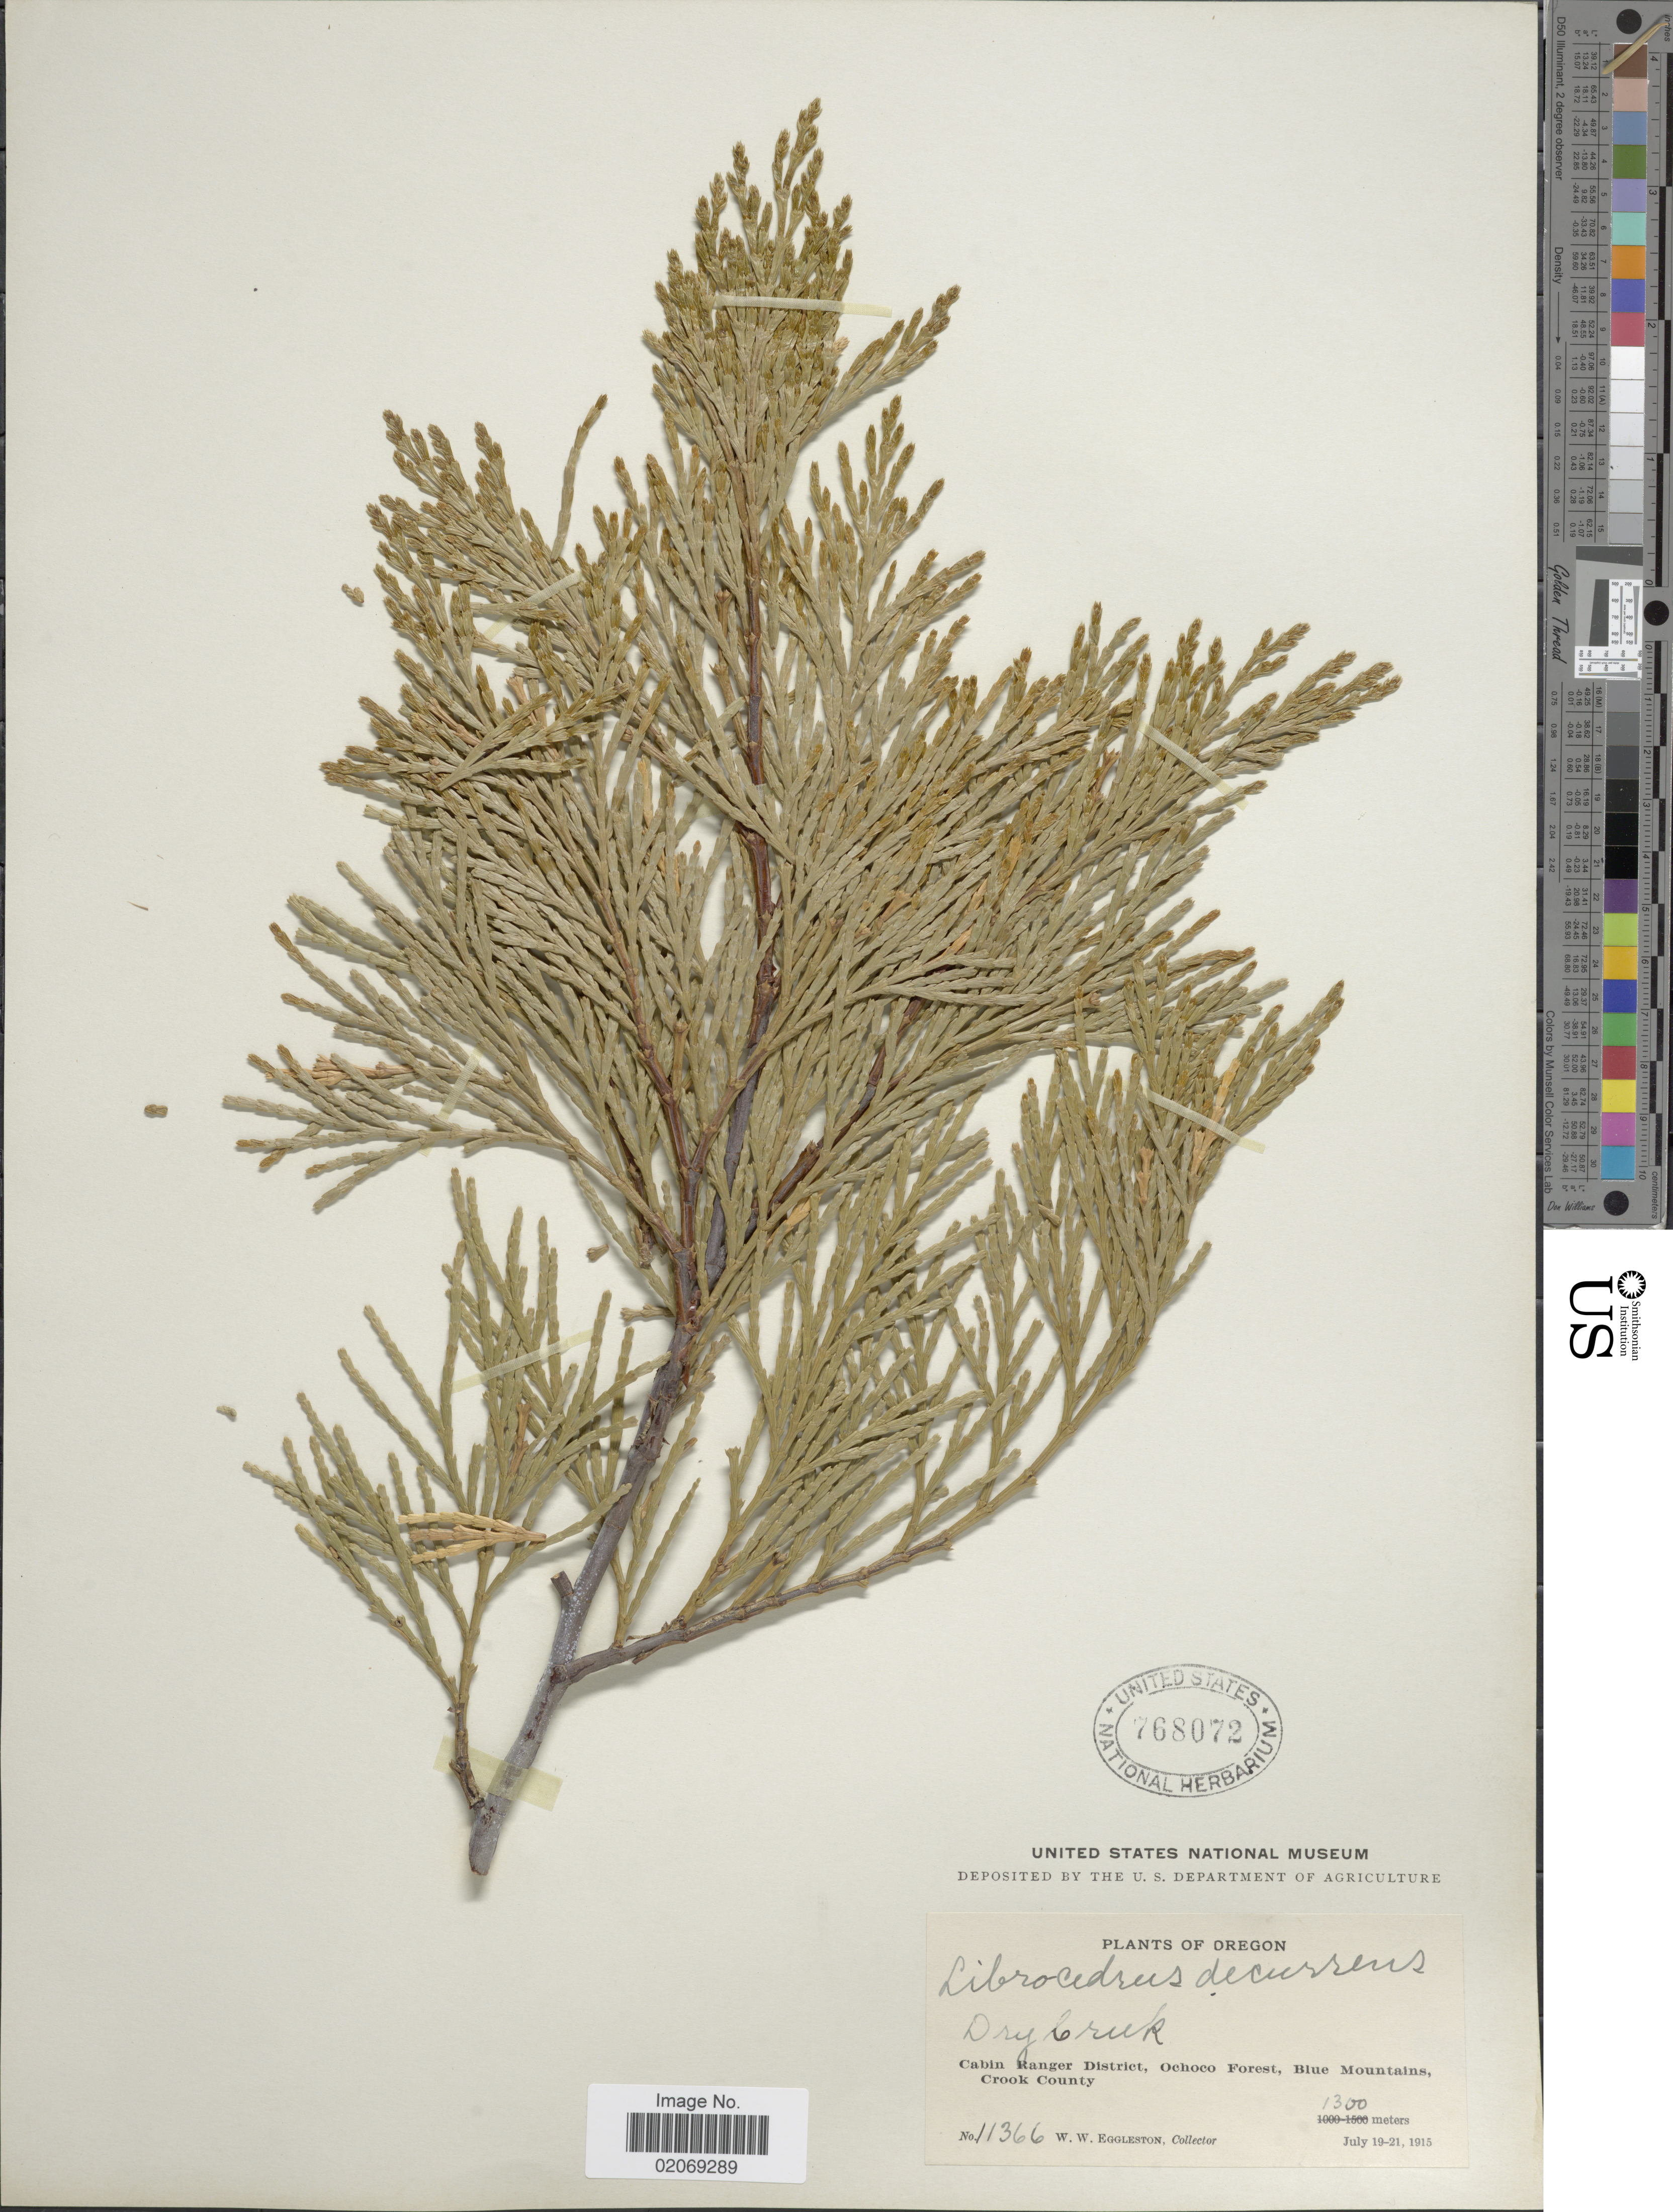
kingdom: Plantae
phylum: Tracheophyta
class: Pinopsida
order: Pinales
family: Cupressaceae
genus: Libocedrus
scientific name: Libocedrus decurrens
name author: Torr.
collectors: W. W. Eggleston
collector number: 11366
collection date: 1915-07-19/1915-07-21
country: United States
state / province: Oregon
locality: Dry creek, Cabin Ranger District, Ochoco Forest, Blue Mountains, Crook County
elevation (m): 1300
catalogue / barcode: US 768072